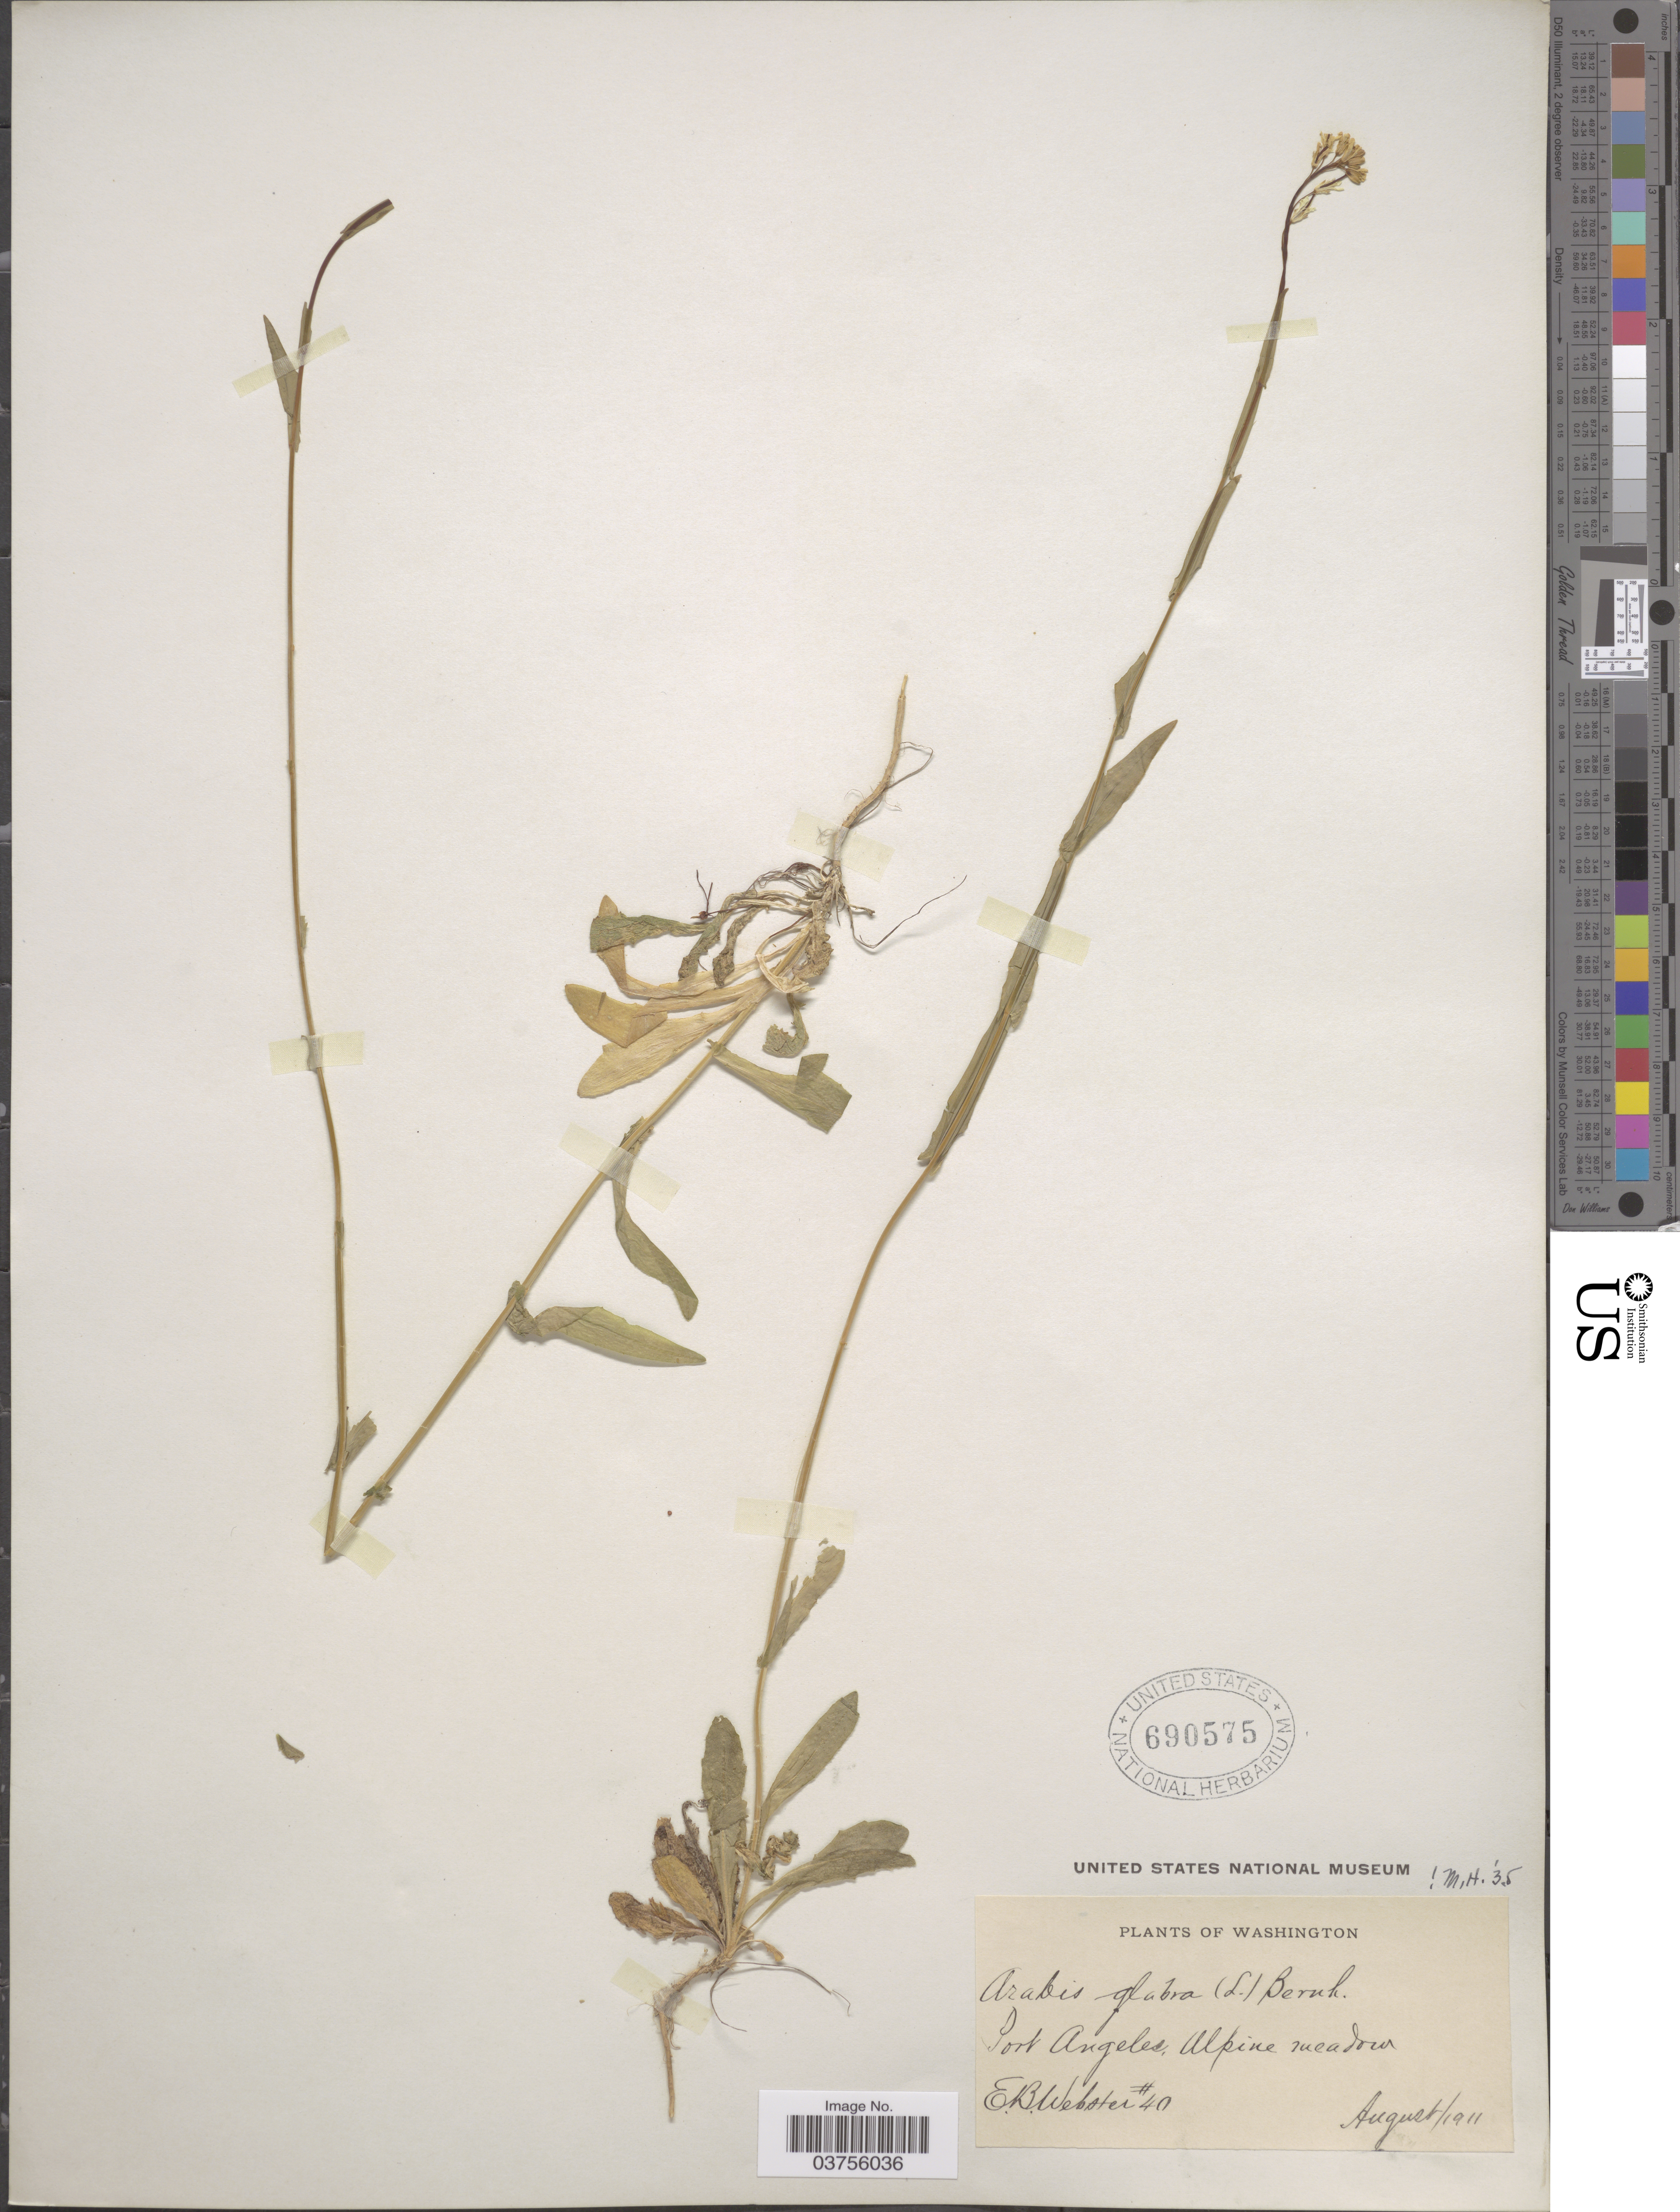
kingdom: Plantae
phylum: Tracheophyta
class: Magnoliopsida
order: Brassicales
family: Brassicaceae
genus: Turritis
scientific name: Turritis glabra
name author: L.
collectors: E. B. Webster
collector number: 40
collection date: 1911-08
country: United States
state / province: Washington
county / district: Clallam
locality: Port Angeles, Alpine meadow.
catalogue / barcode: US 690575